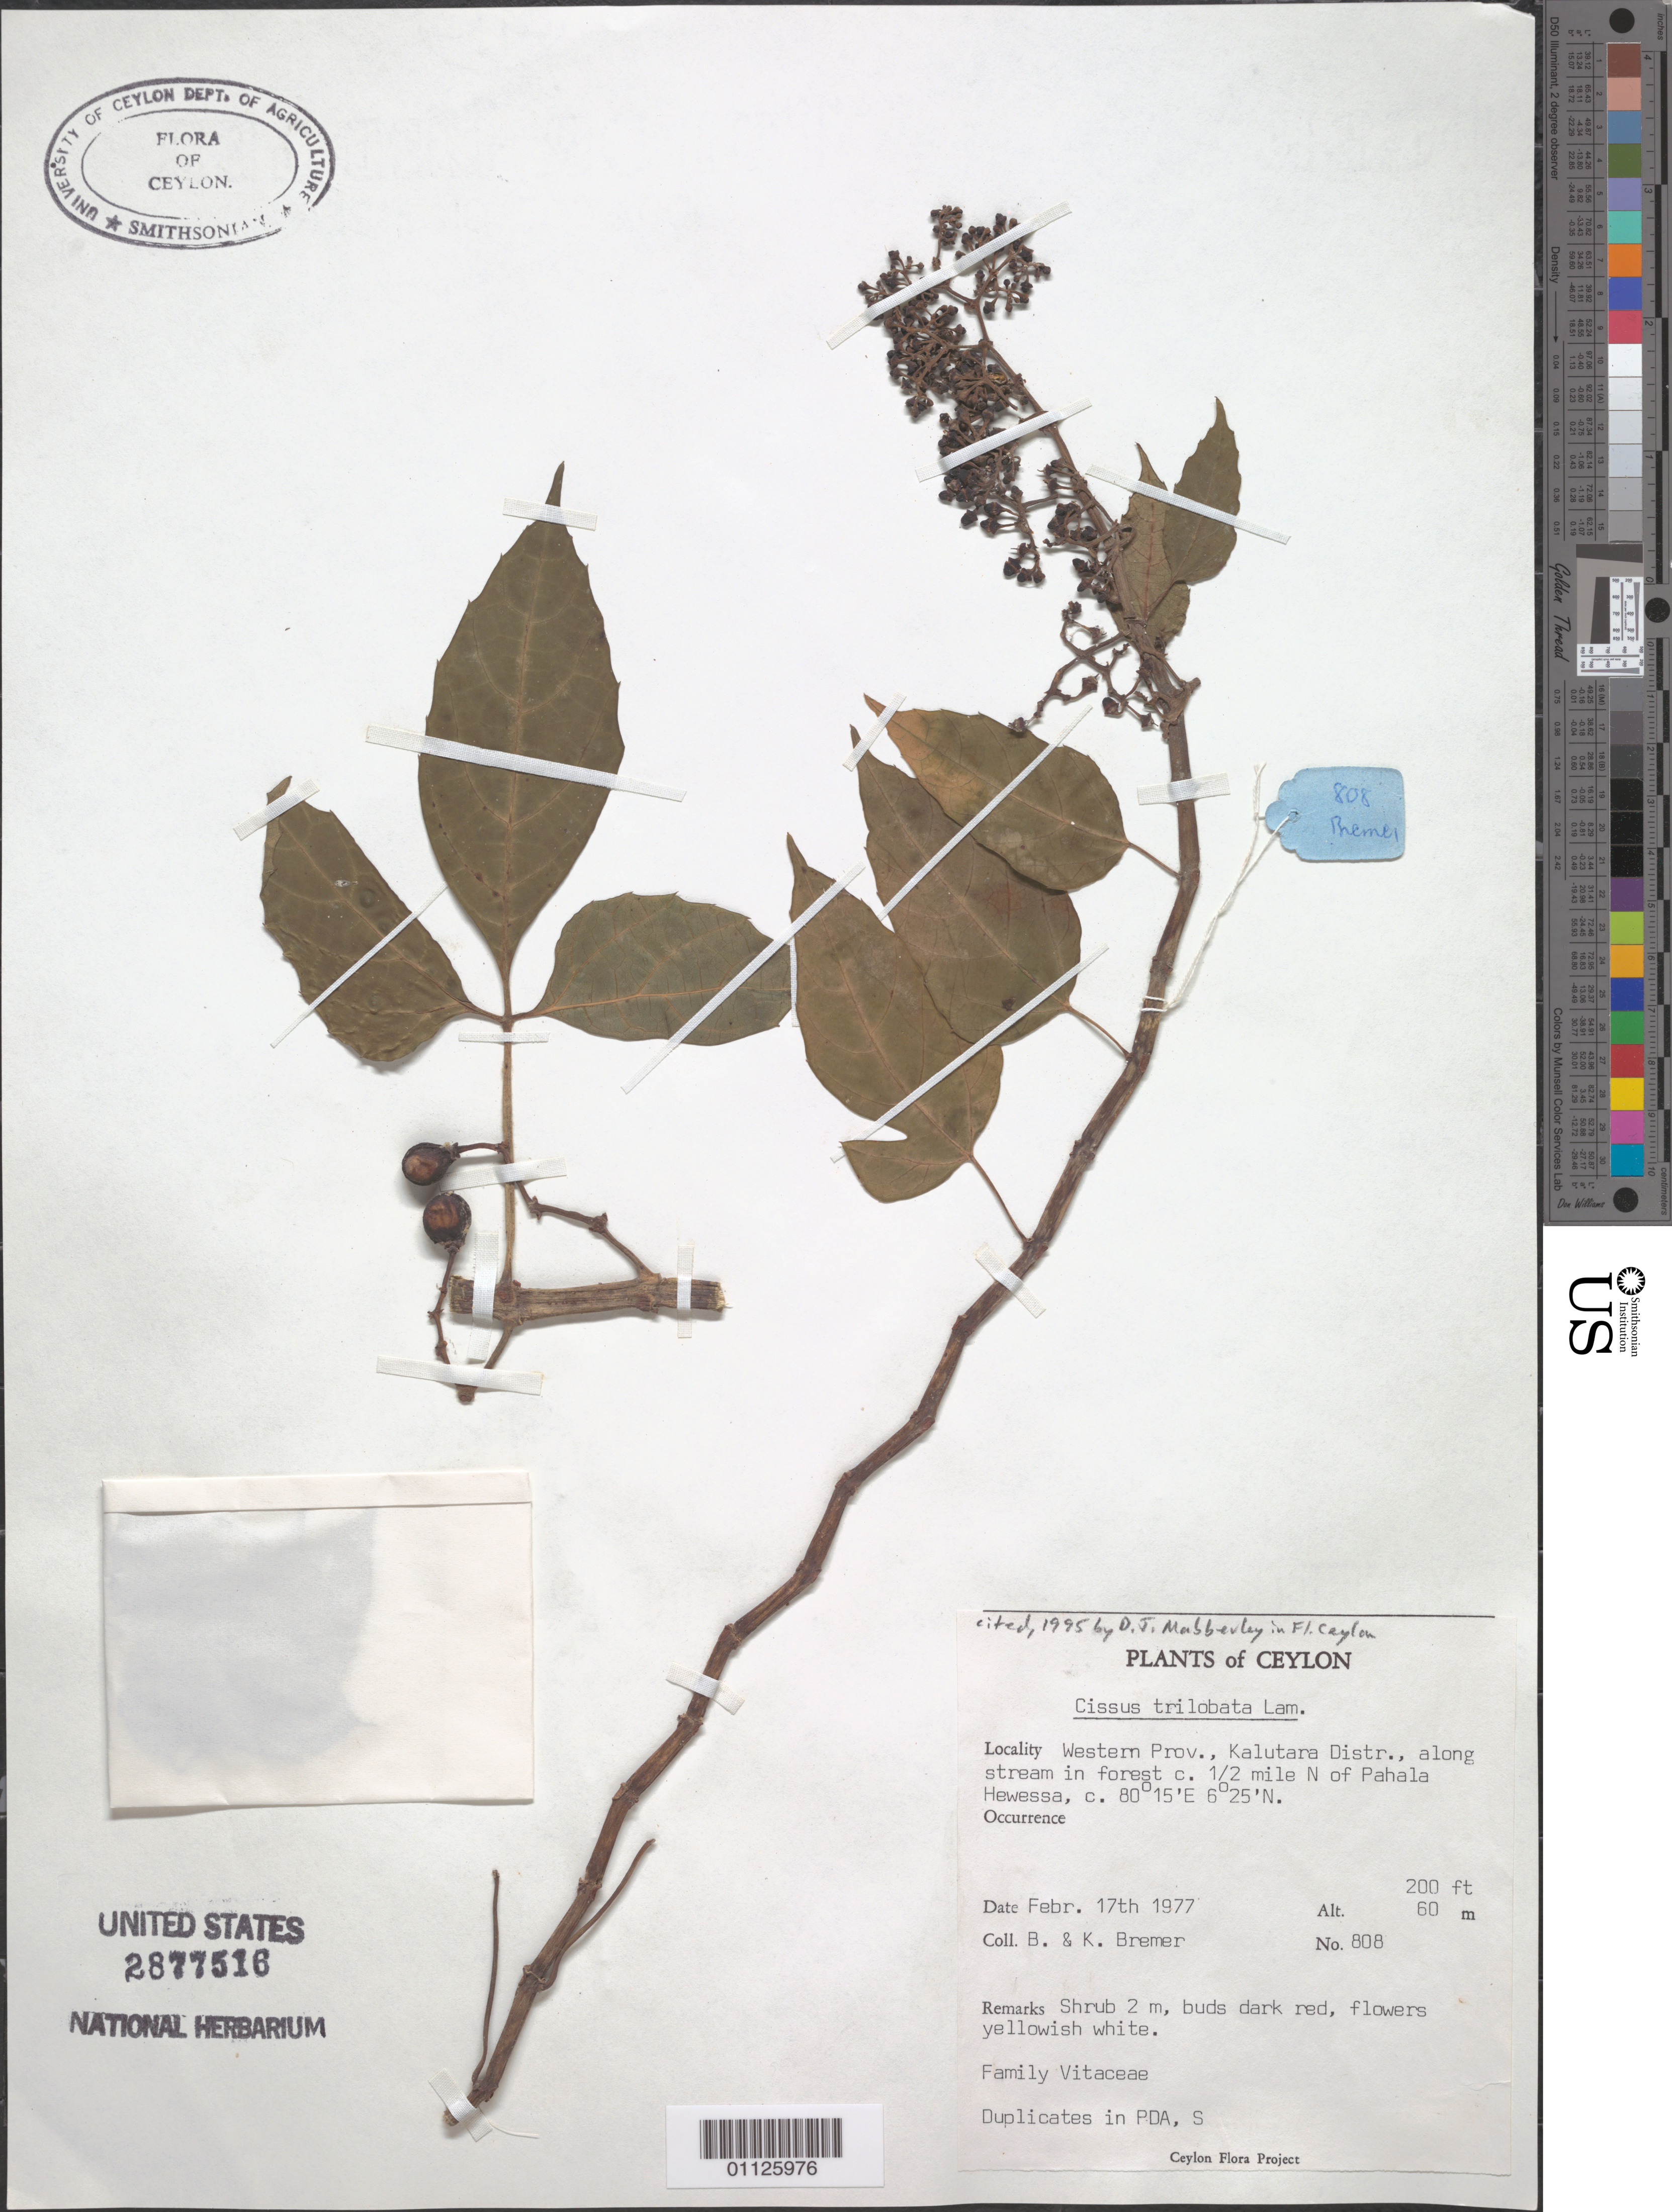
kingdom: Plantae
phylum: Tracheophyta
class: Magnoliopsida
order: Vitales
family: Vitaceae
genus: Cissus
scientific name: Cissus trilobata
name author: Lam.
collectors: B. Bremer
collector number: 808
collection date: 1977-02-17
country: Sri Lanka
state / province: Western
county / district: Kalutara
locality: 1/2 mi N of Pahala Hewessa.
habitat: Along stream in forest. Shrub.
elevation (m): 61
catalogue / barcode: US 2877516